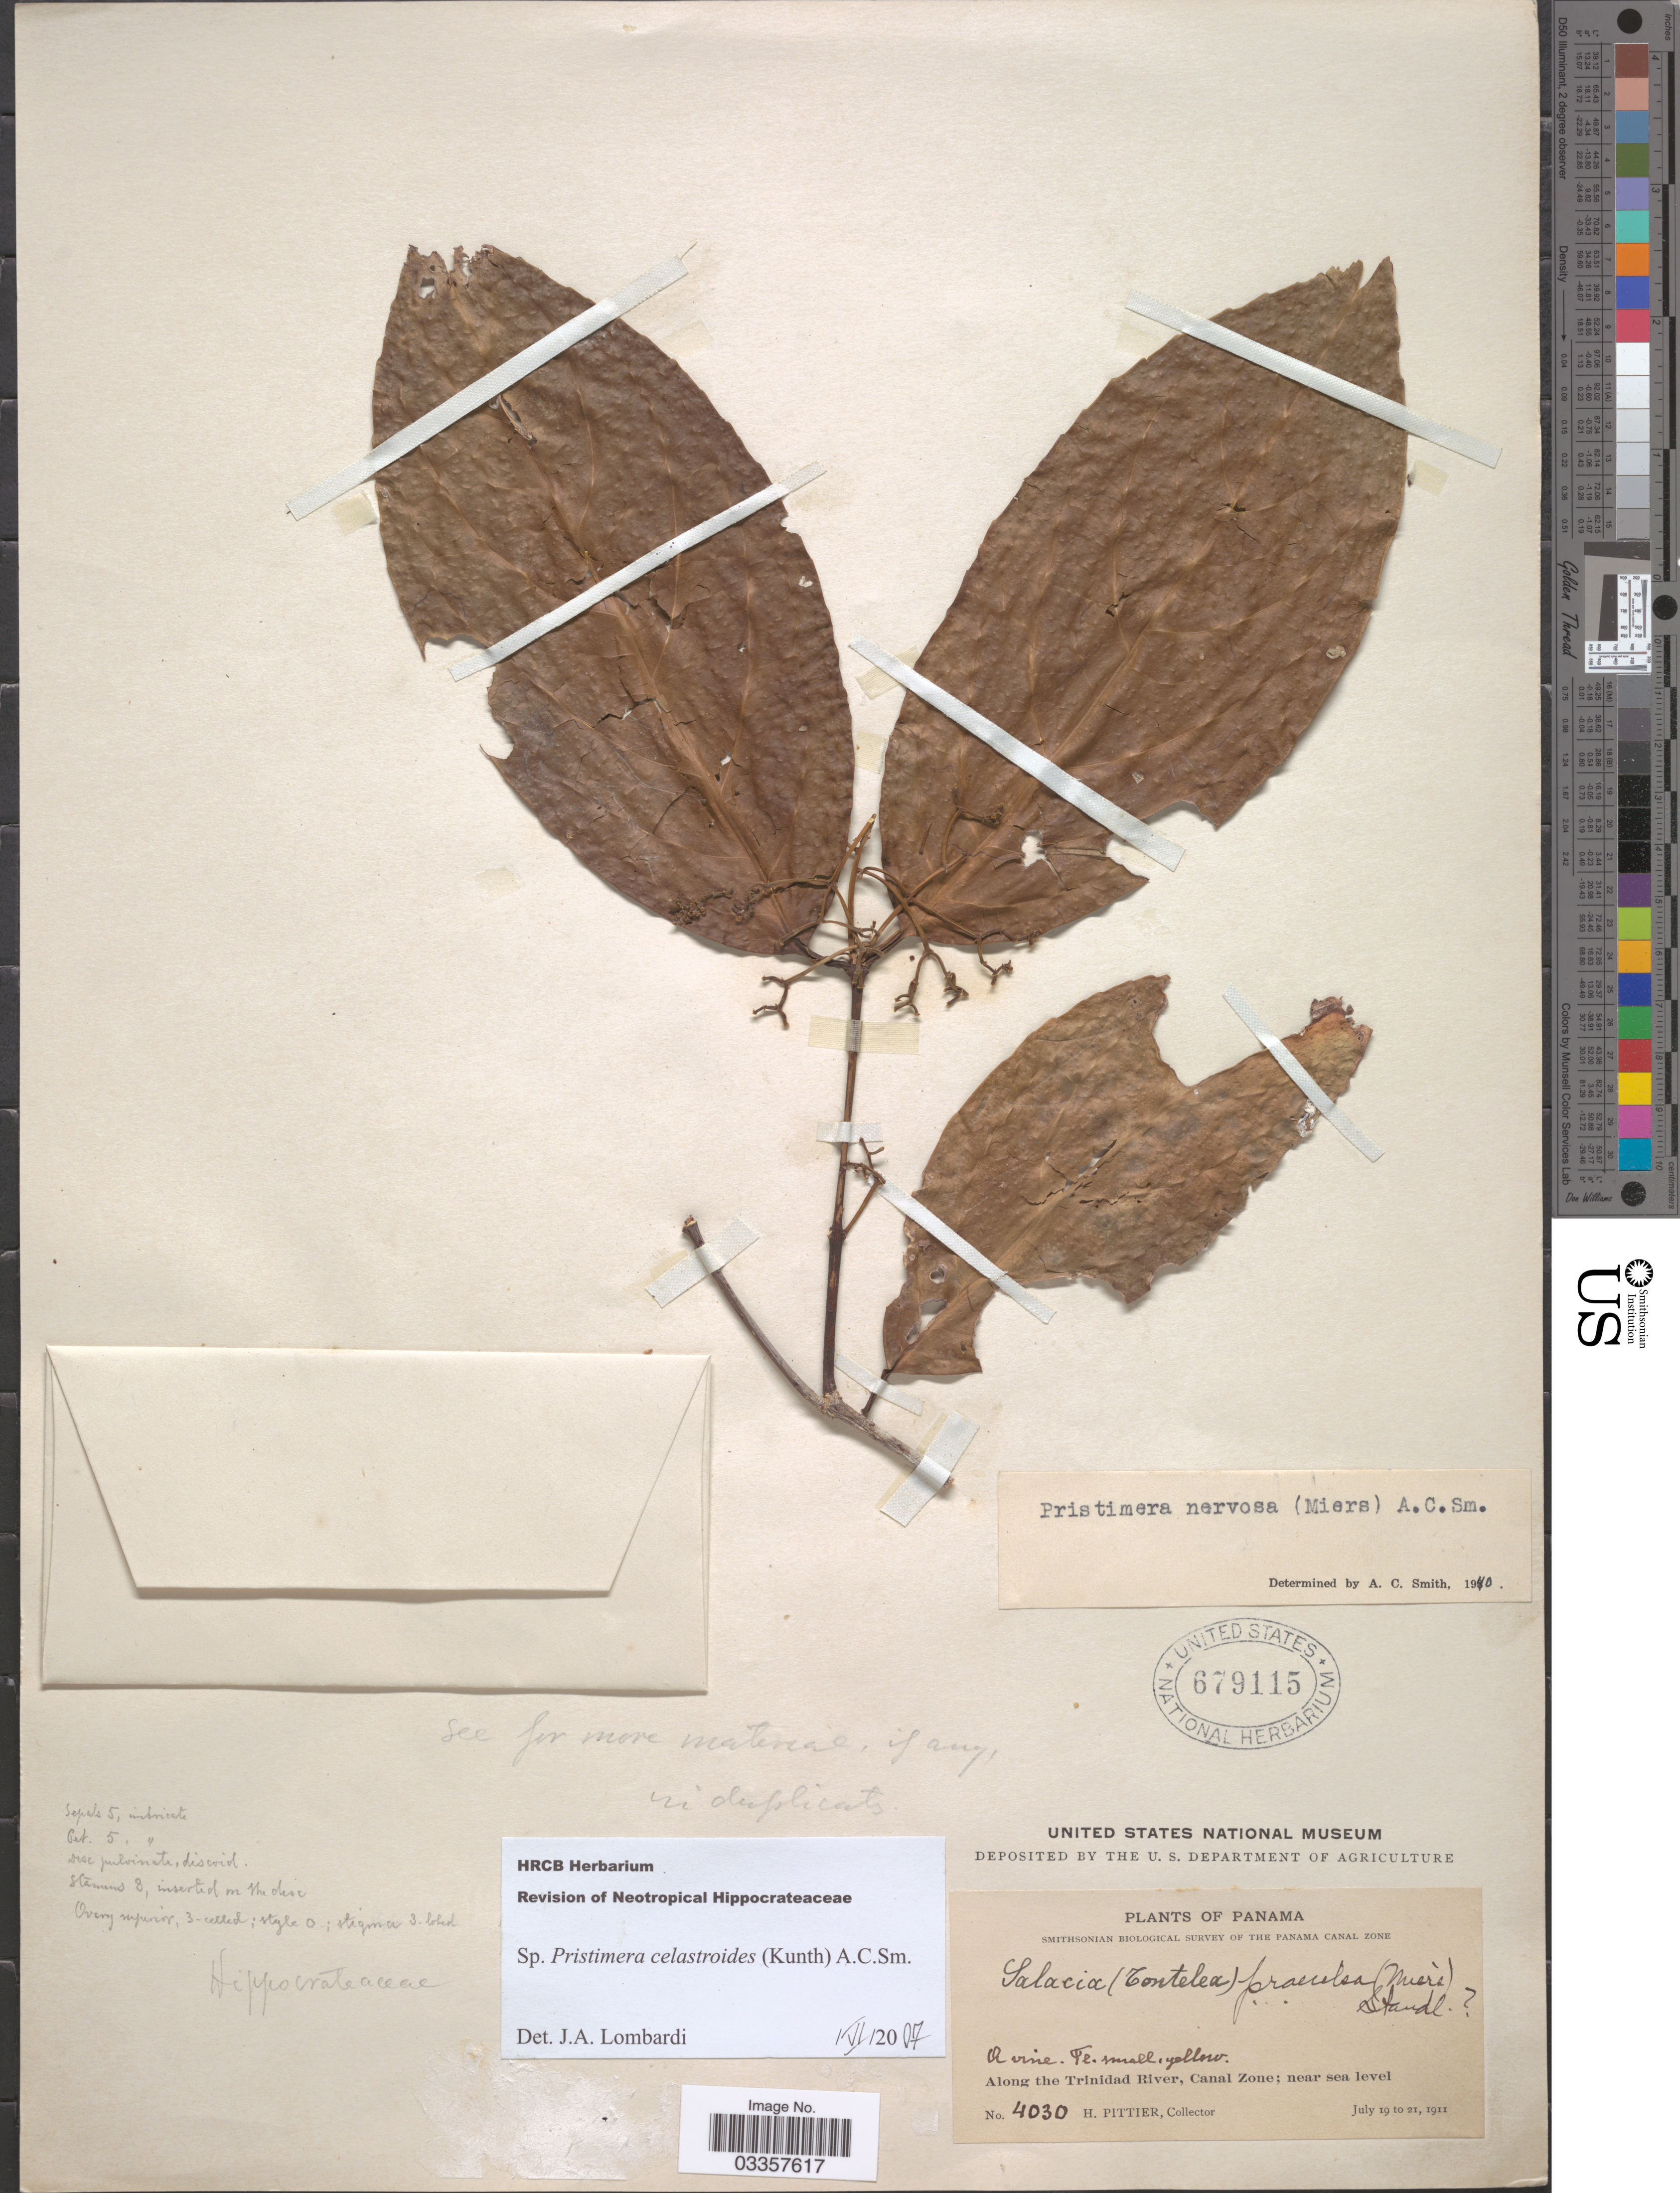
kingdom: Plantae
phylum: Tracheophyta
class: Magnoliopsida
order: Celastrales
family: Celastraceae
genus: Pristimera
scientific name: Pristimera celastroides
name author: (Kunth) A.C. Sm.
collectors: H. F. Pittier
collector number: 4030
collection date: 1911-07-19/1911-07-21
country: Panama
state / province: Colón / Panamá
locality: Along the Trinidad River, Canal Zone.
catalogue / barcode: US 679115